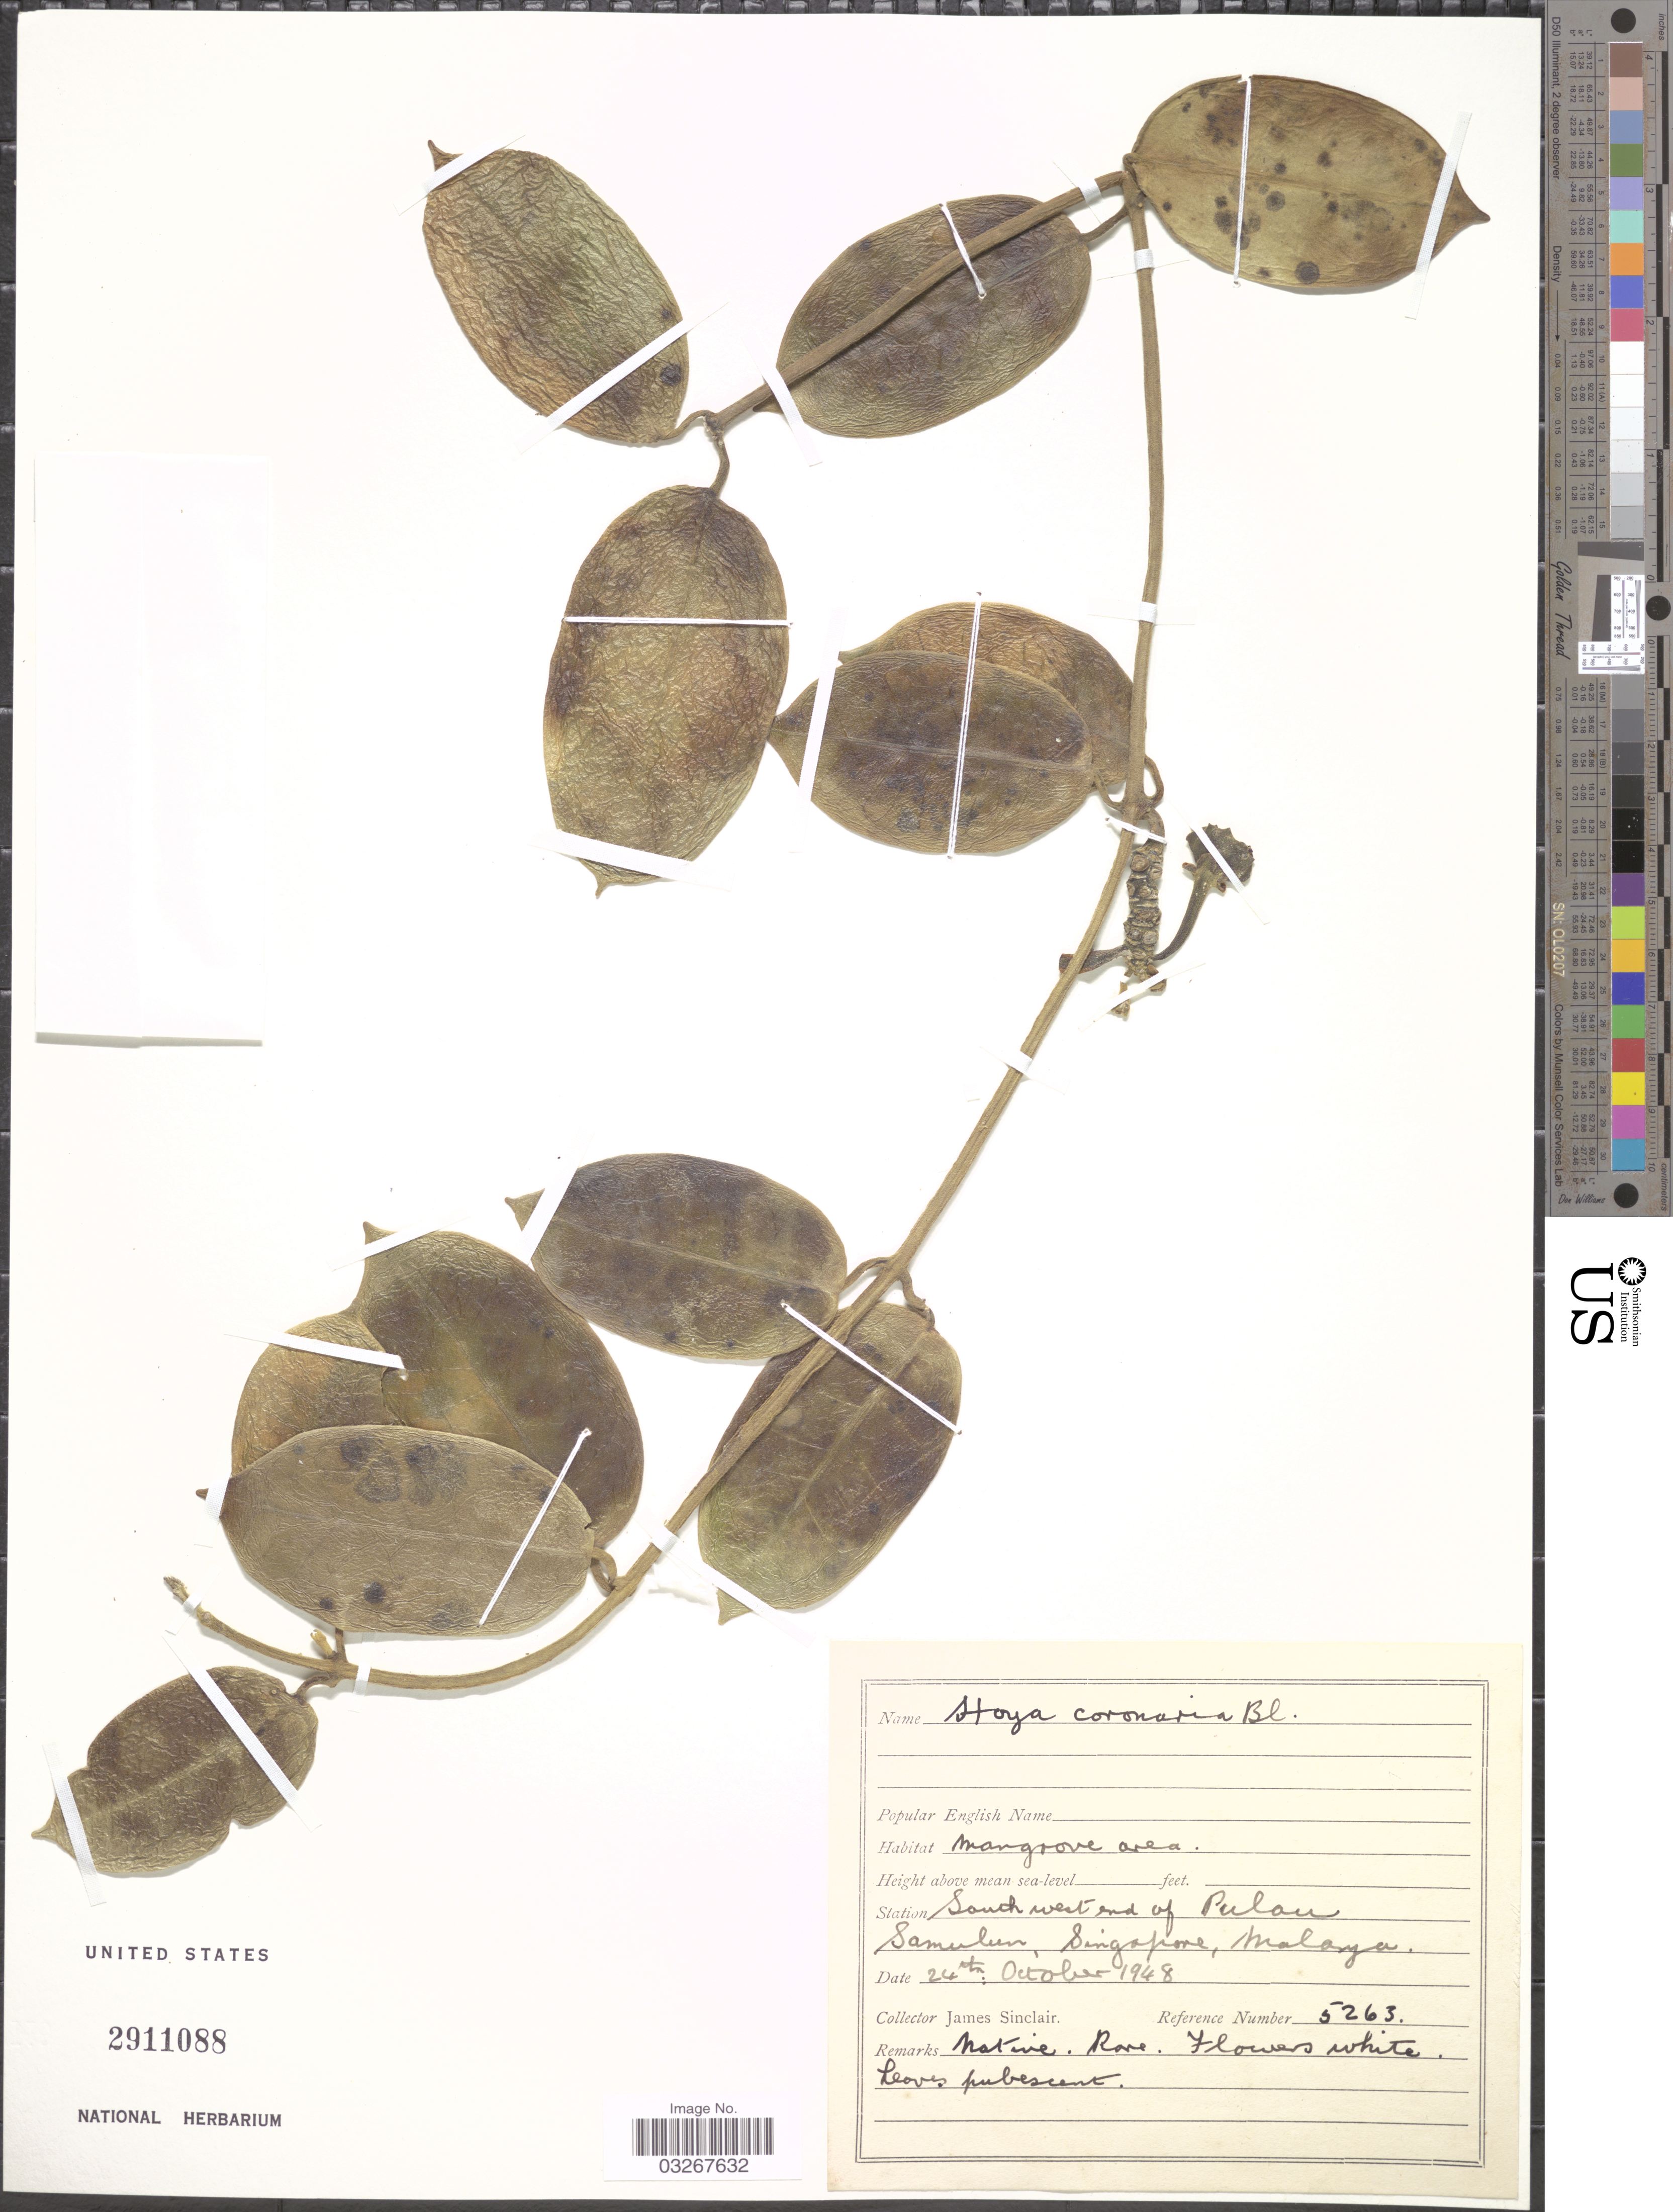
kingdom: Plantae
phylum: Tracheophyta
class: Magnoliopsida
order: Gentianales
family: Apocynaceae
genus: Hoya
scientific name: Hoya coronaria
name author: Blume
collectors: J. Sinclair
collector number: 5263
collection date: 1948-10-24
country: Singapore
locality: Station South west end of Pulau Samulun, Malaya.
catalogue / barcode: US 2911088